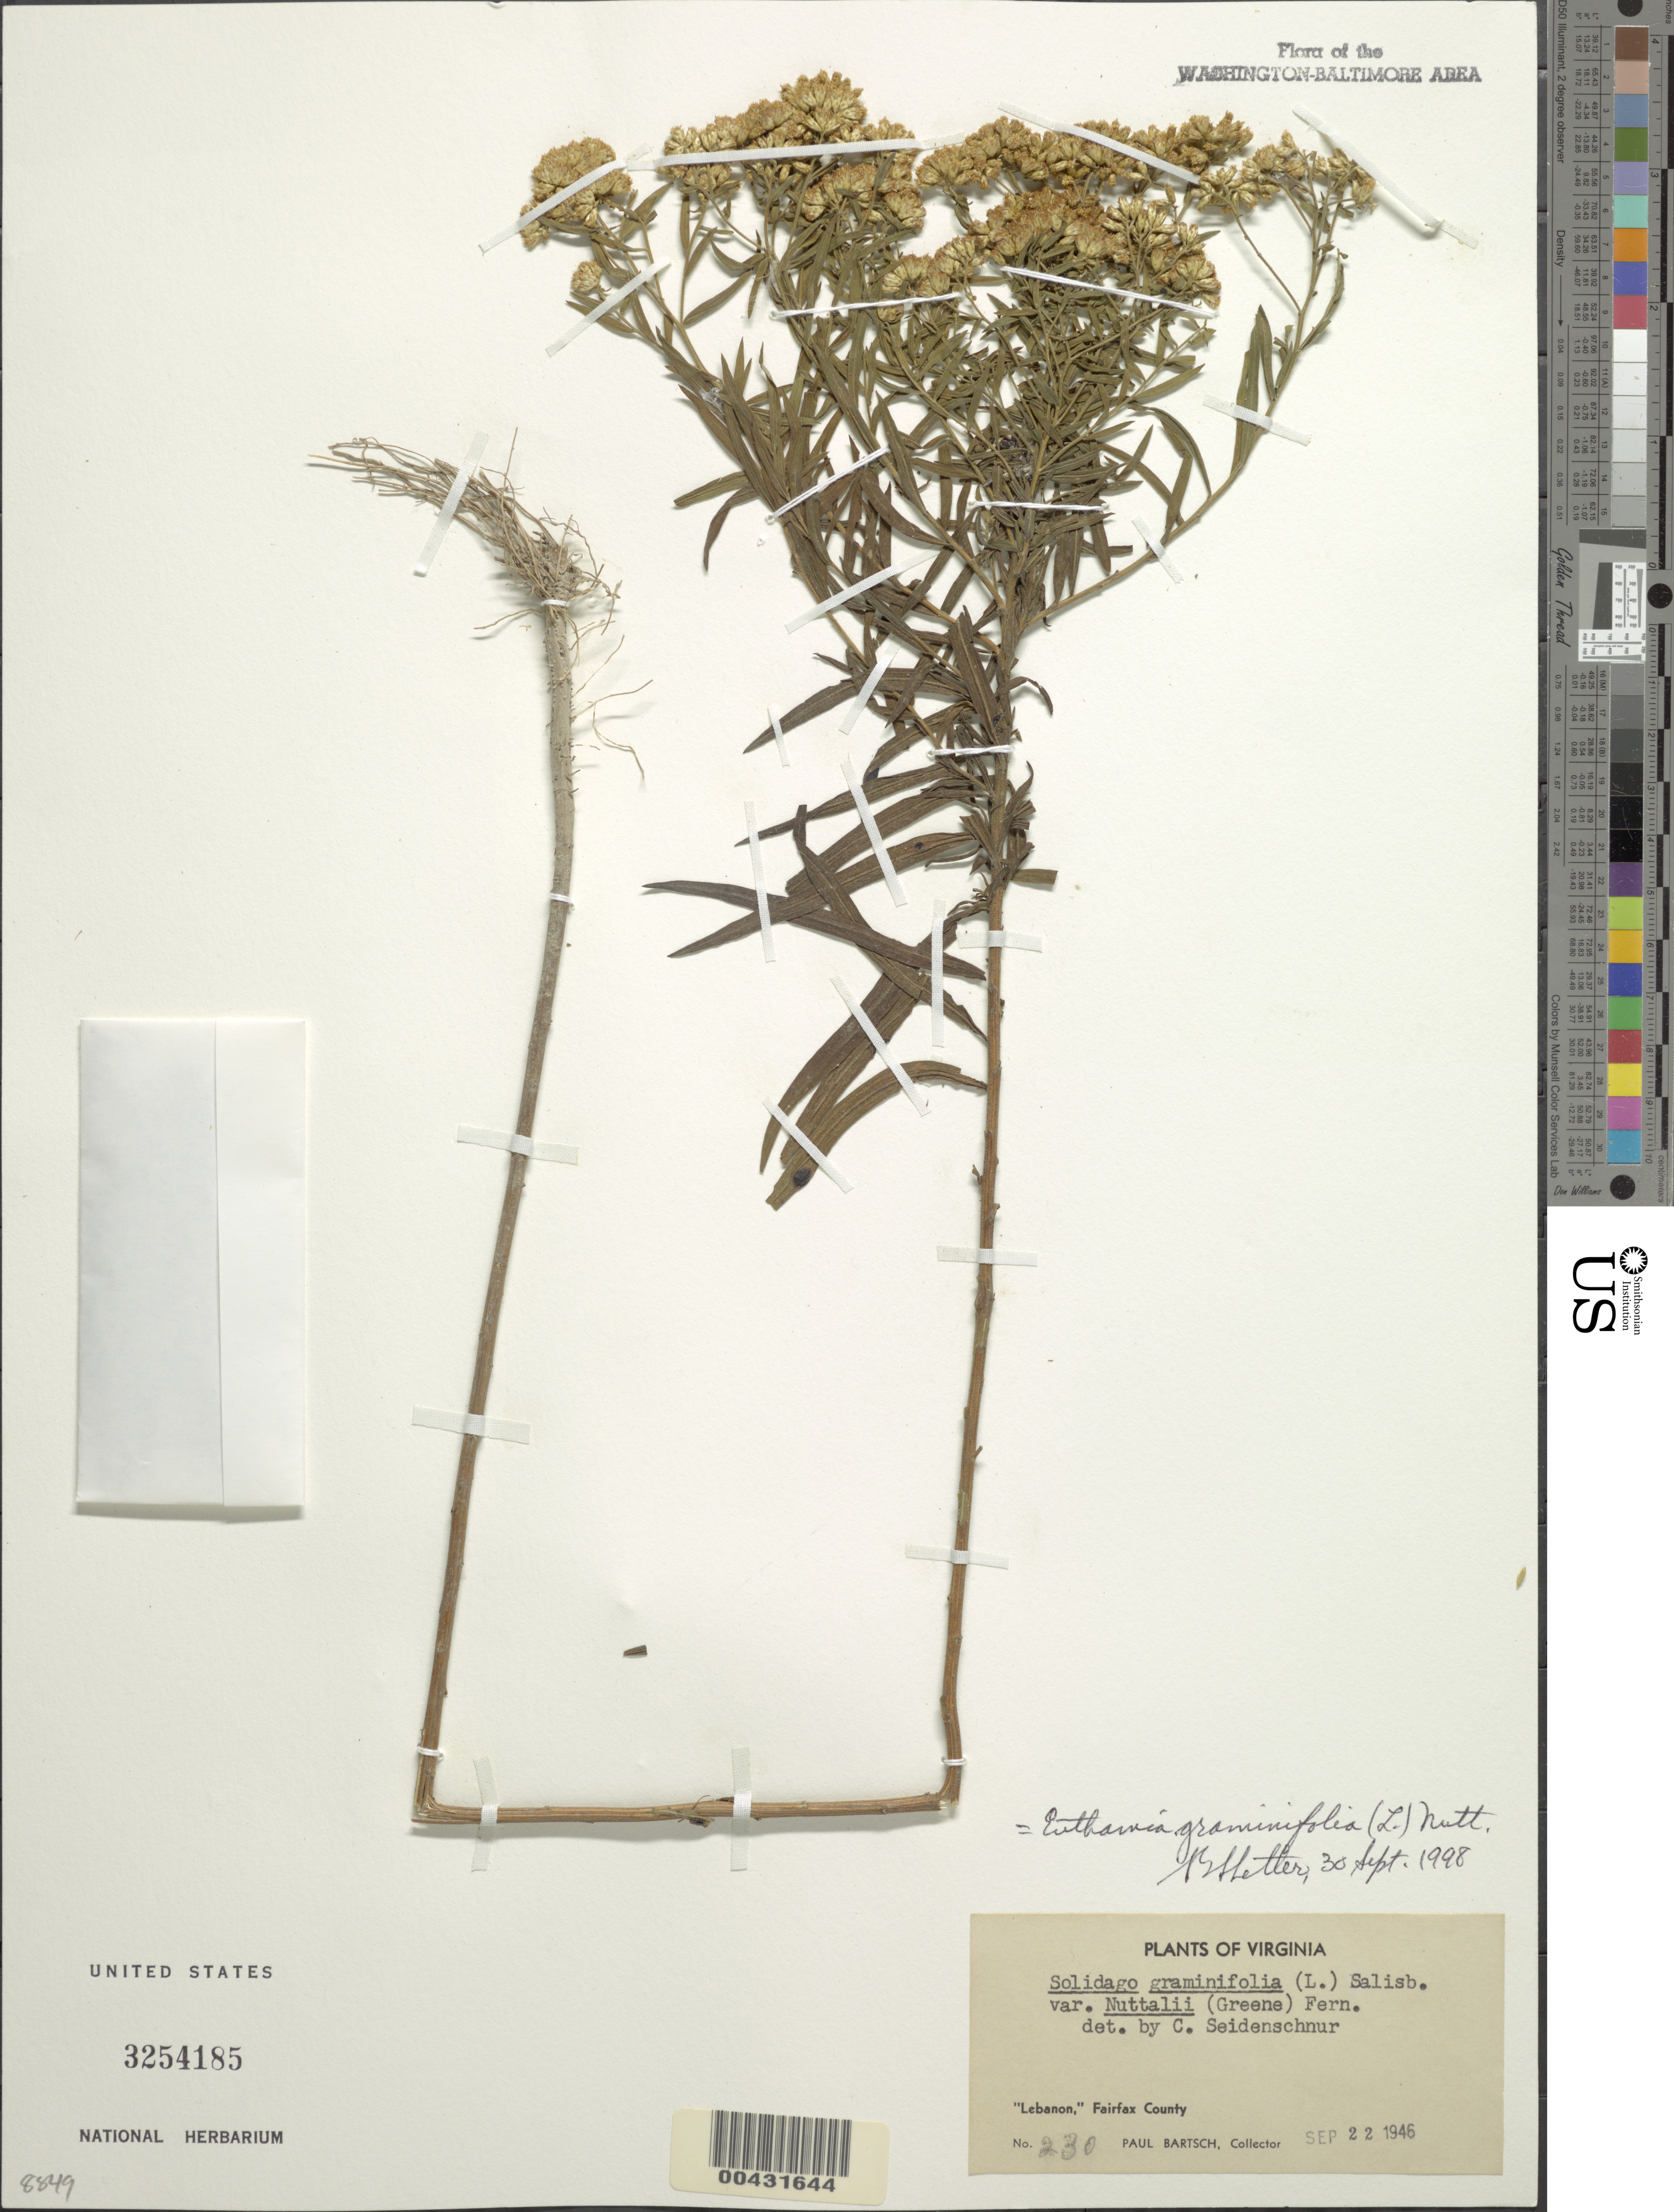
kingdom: Plantae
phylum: Tracheophyta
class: Magnoliopsida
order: Asterales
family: Asteraceae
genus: Euthamia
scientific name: Euthamia graminifolia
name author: (L.) Nutt.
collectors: P. Bartsch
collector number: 230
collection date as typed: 22 Sep 1946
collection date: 1946-09-22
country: United States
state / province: Virginia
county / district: Fairfax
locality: Lebanon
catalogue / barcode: US 3254185